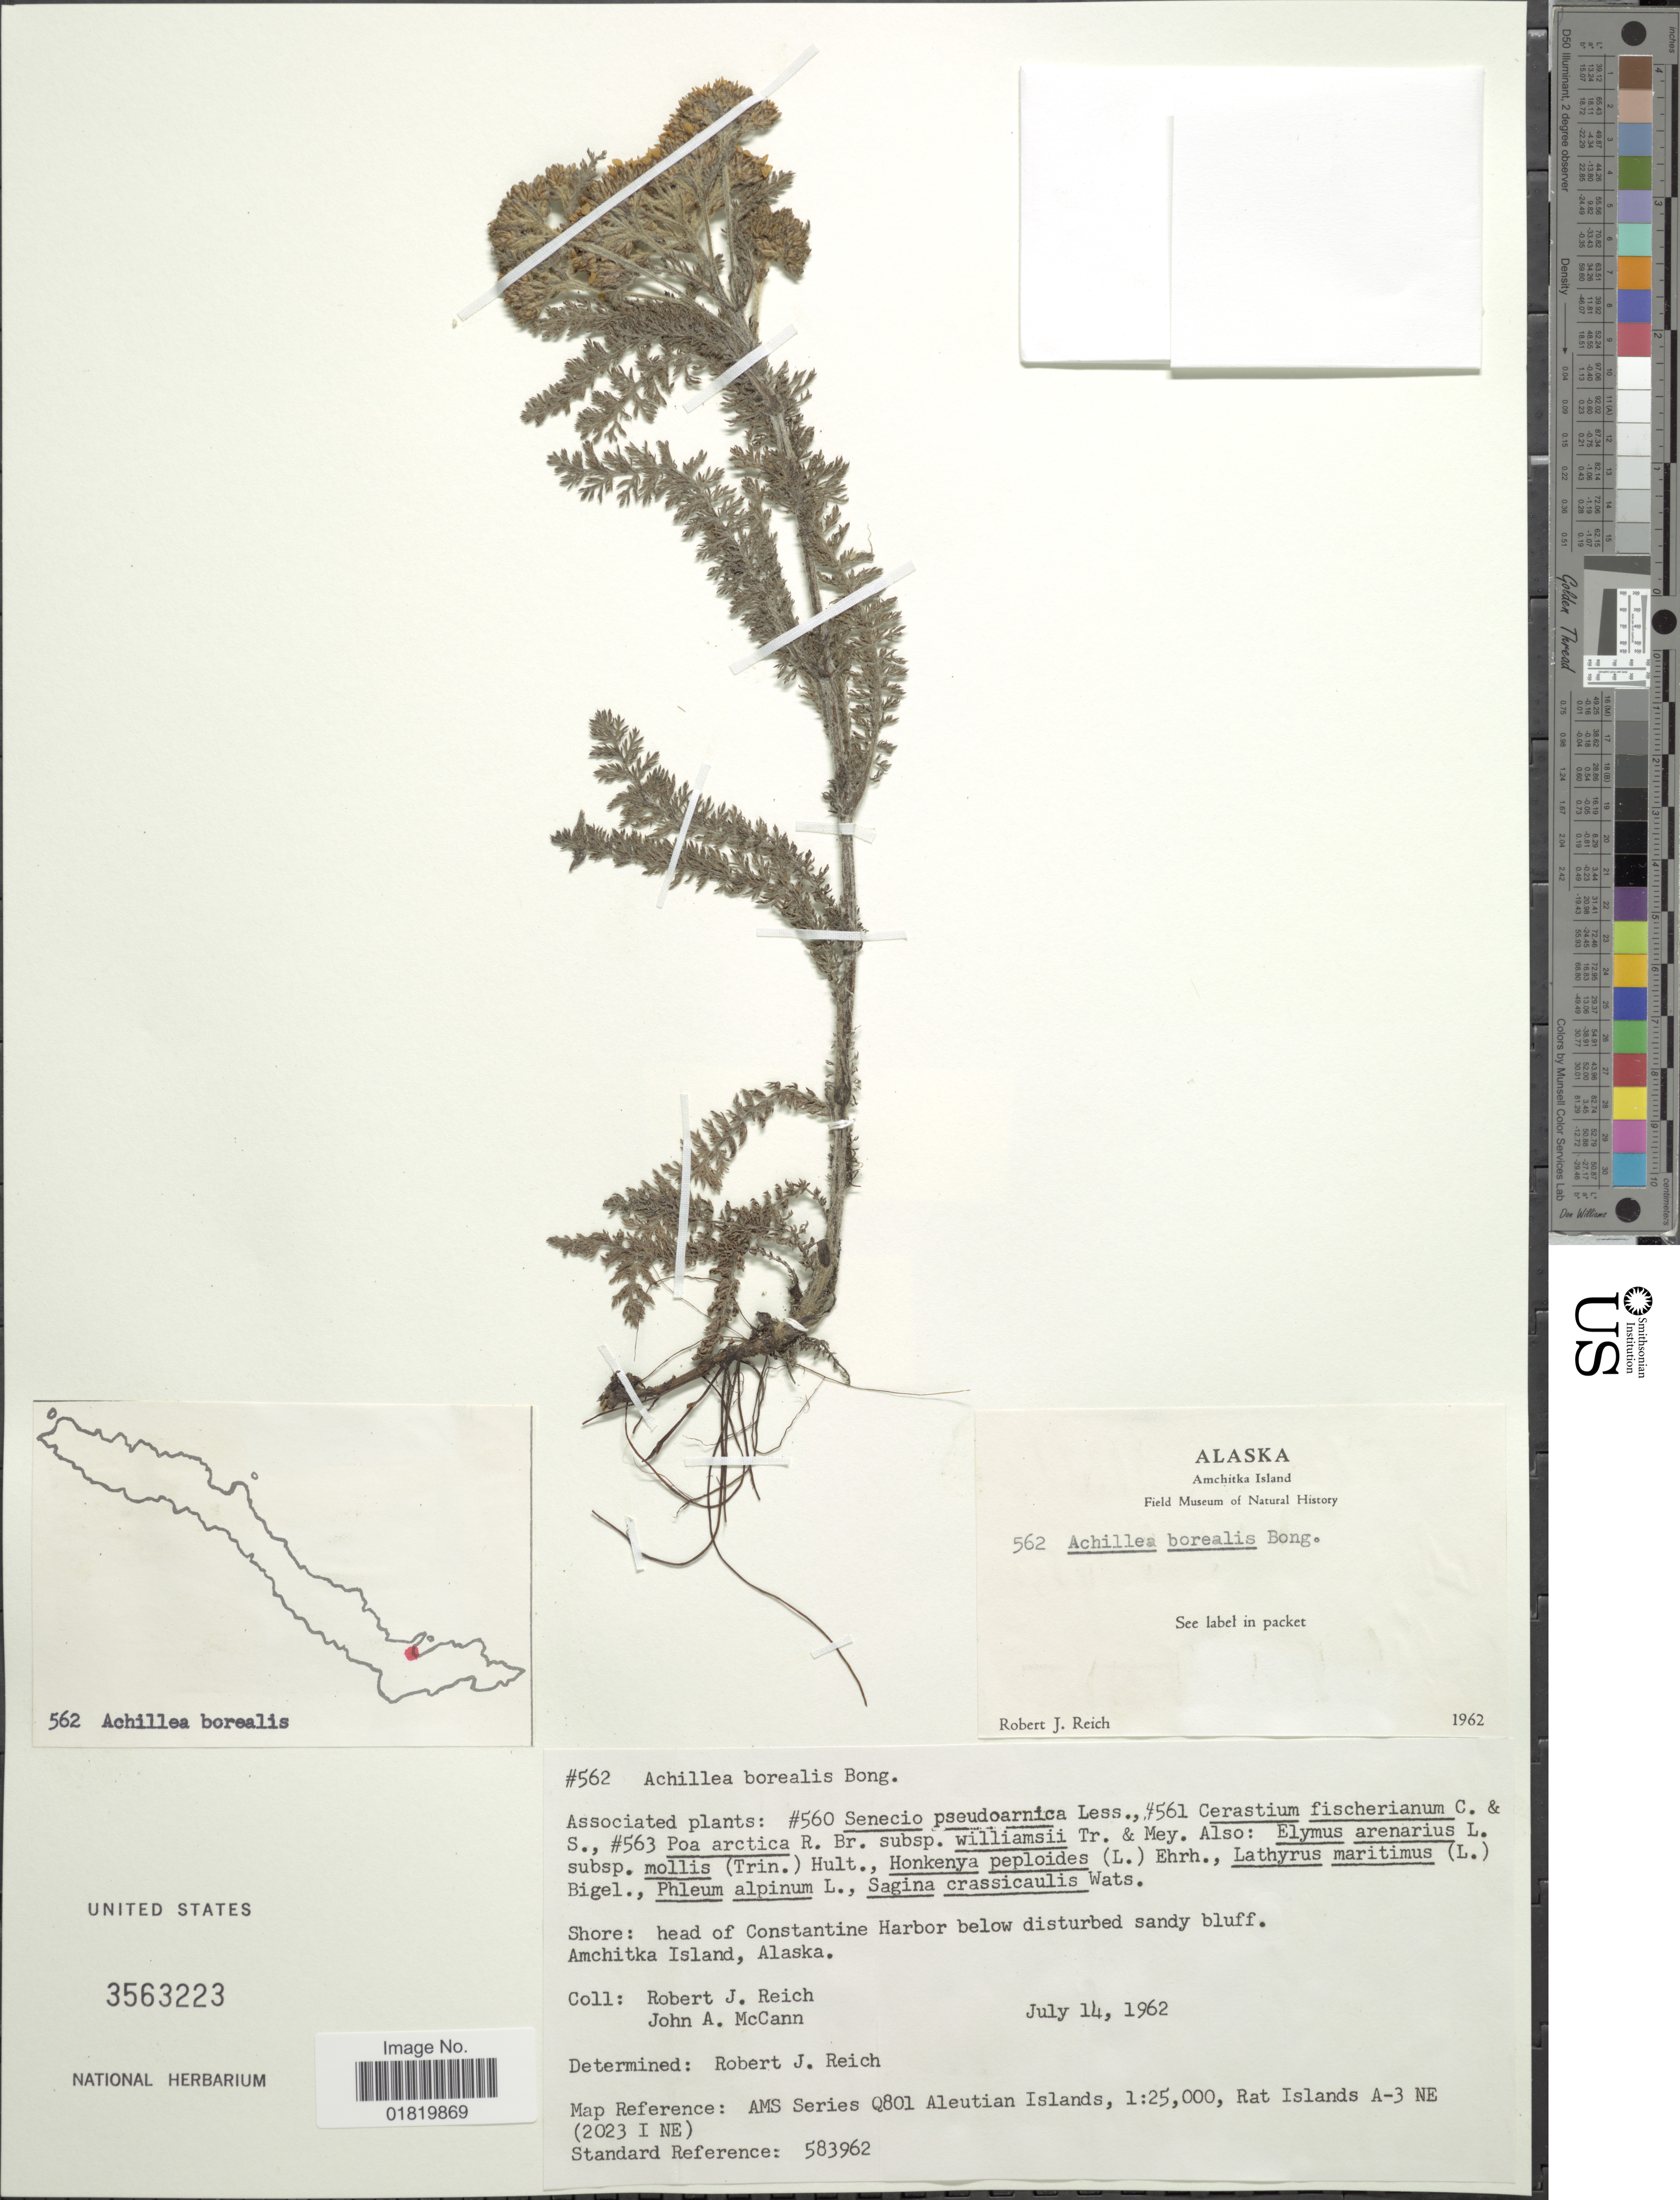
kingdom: Plantae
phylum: Tracheophyta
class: Magnoliopsida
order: Asterales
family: Asteraceae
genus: Achillea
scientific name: Achillea borealis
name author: Bong.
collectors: R. Reich & J. A. McCann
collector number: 562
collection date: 1962-07-14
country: United States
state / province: Alaska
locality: Shore: head of Constantine Harbor below disturbed sandy bluff. Amchitka Island, Alaska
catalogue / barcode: US 3563223